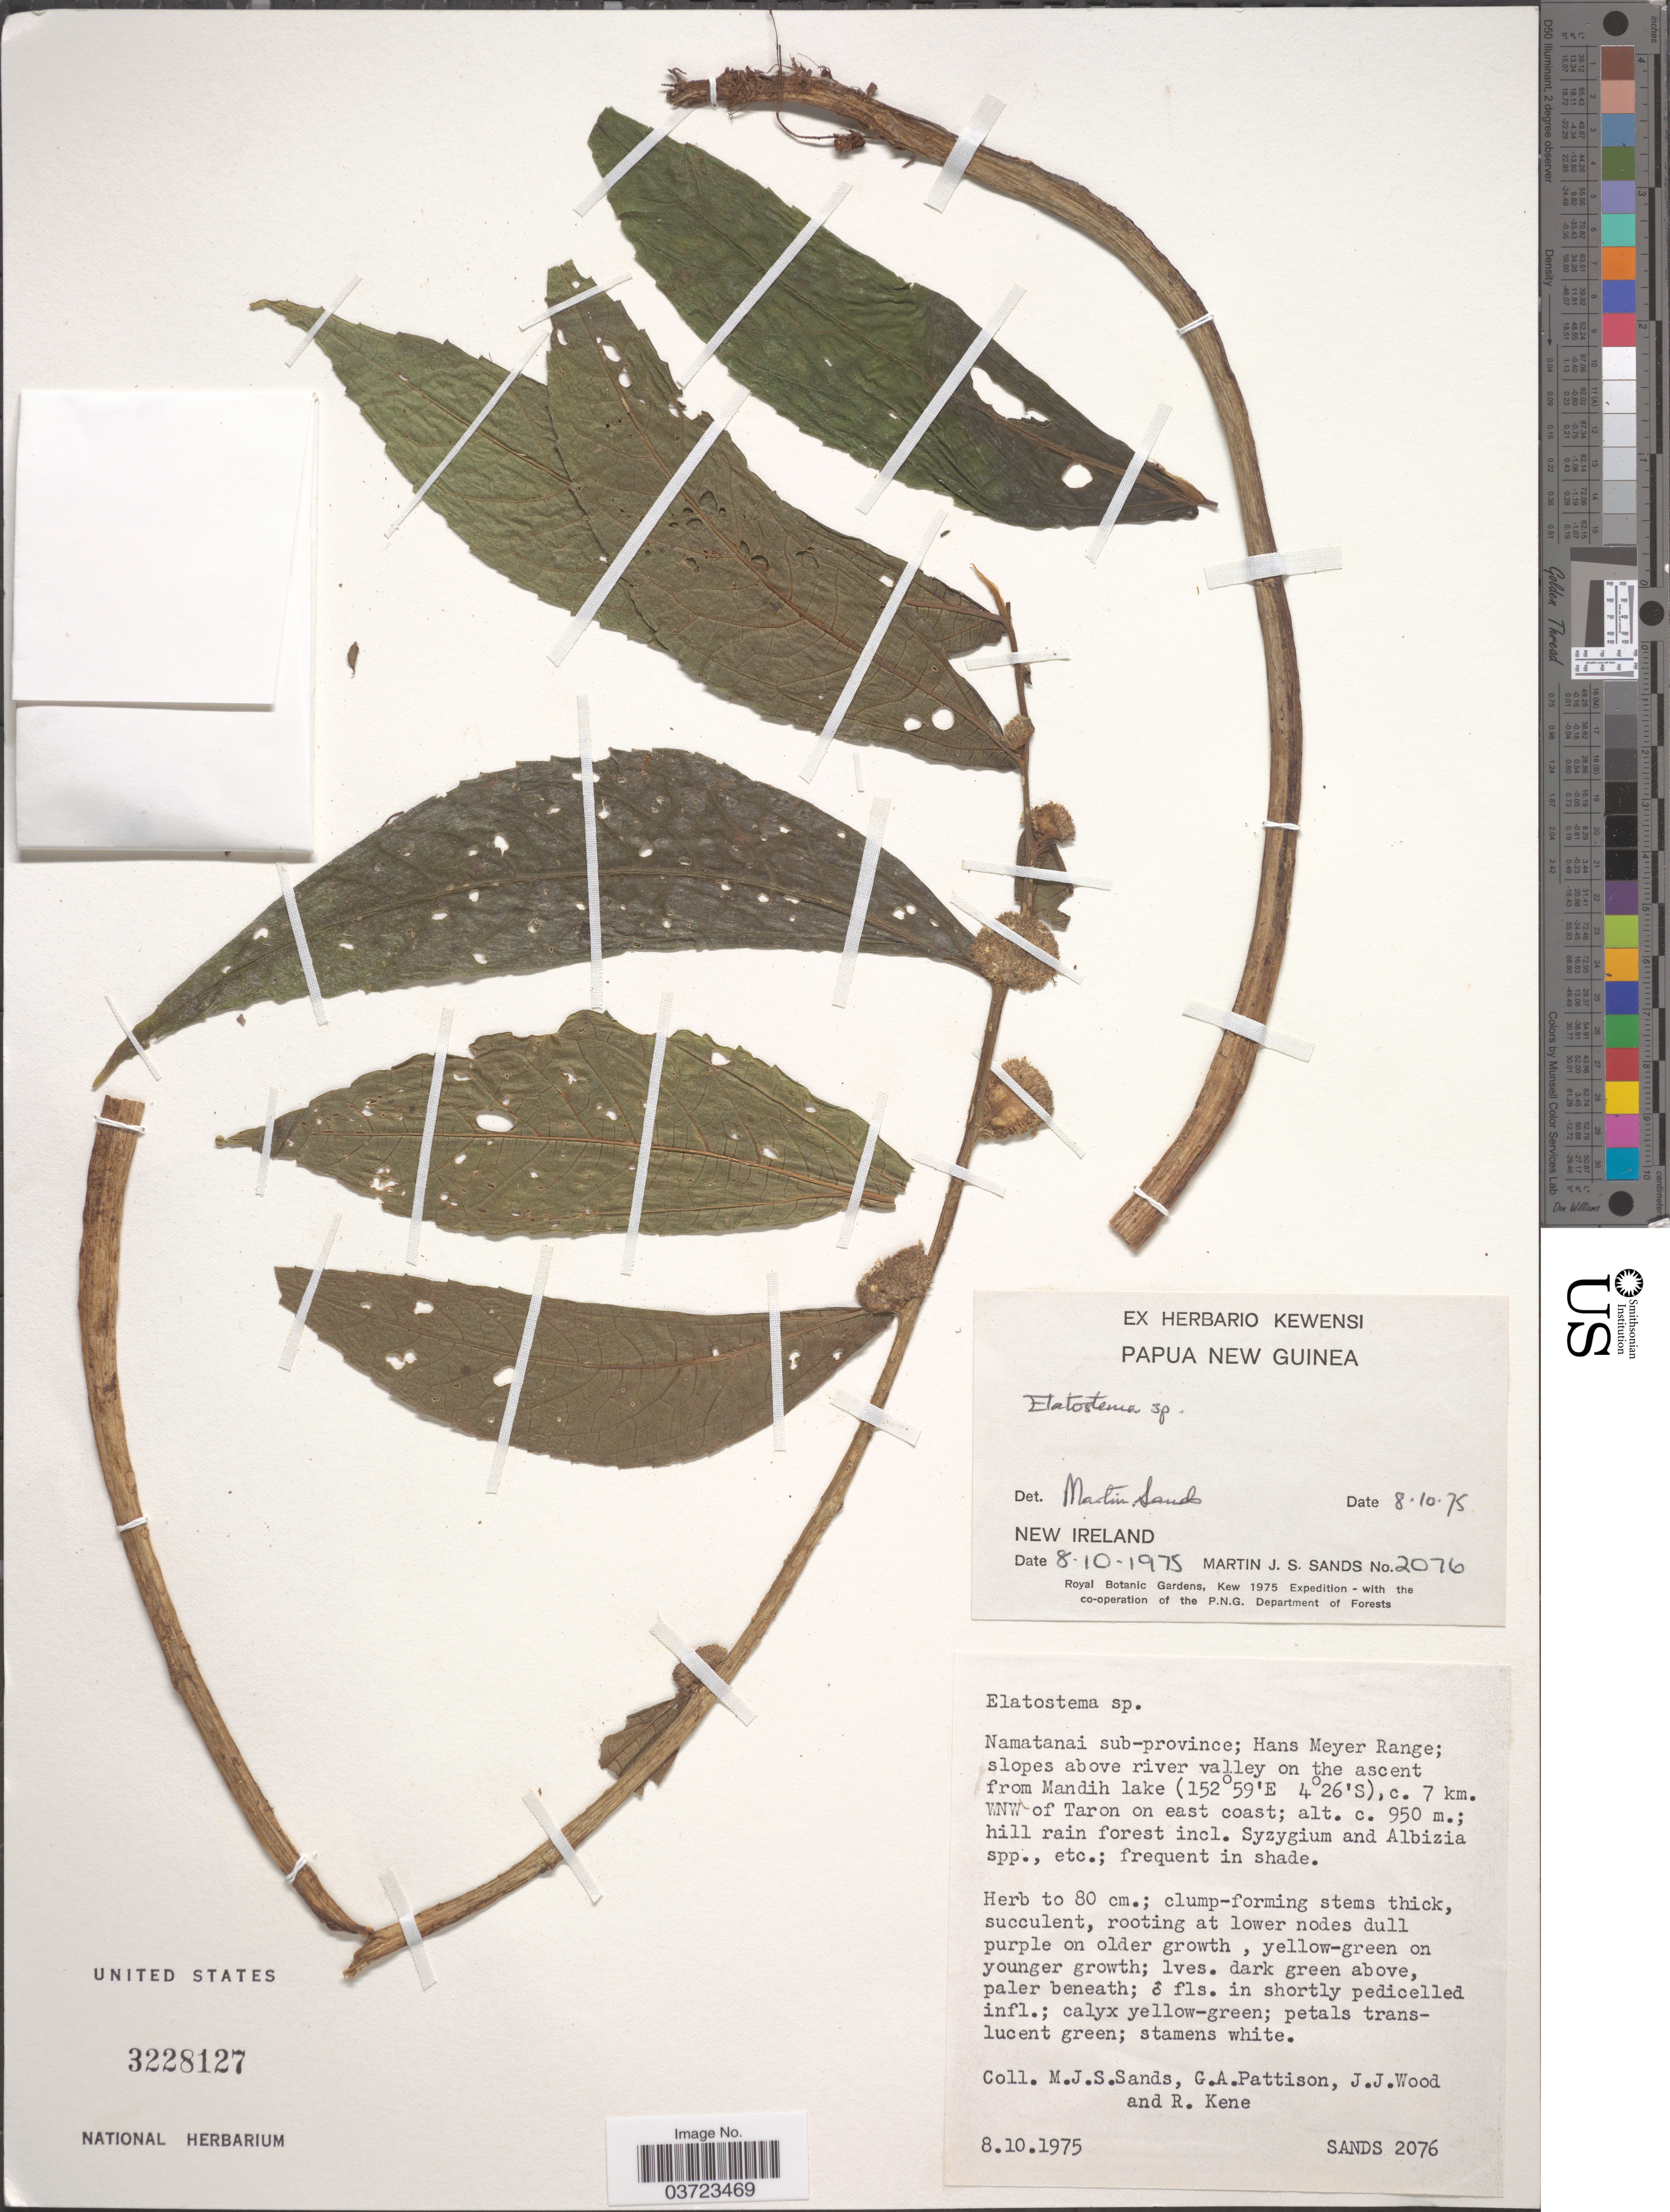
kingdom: Plantae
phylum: Tracheophyta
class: Magnoliopsida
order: Rosales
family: Urticaceae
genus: Elatostema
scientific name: Elatostema sp.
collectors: M. Sands, G. Pattison, J. Wood & R. Kene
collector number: Sands2076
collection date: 1975-10-08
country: Papua New Guinea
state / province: New Ireland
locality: Namatanai sub-province: Hans Meyer Range; slopes above river valley on the ascent from Mandih lake, c. 7 km. WNW of Taron on east coast.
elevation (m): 950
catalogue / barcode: US 3228127